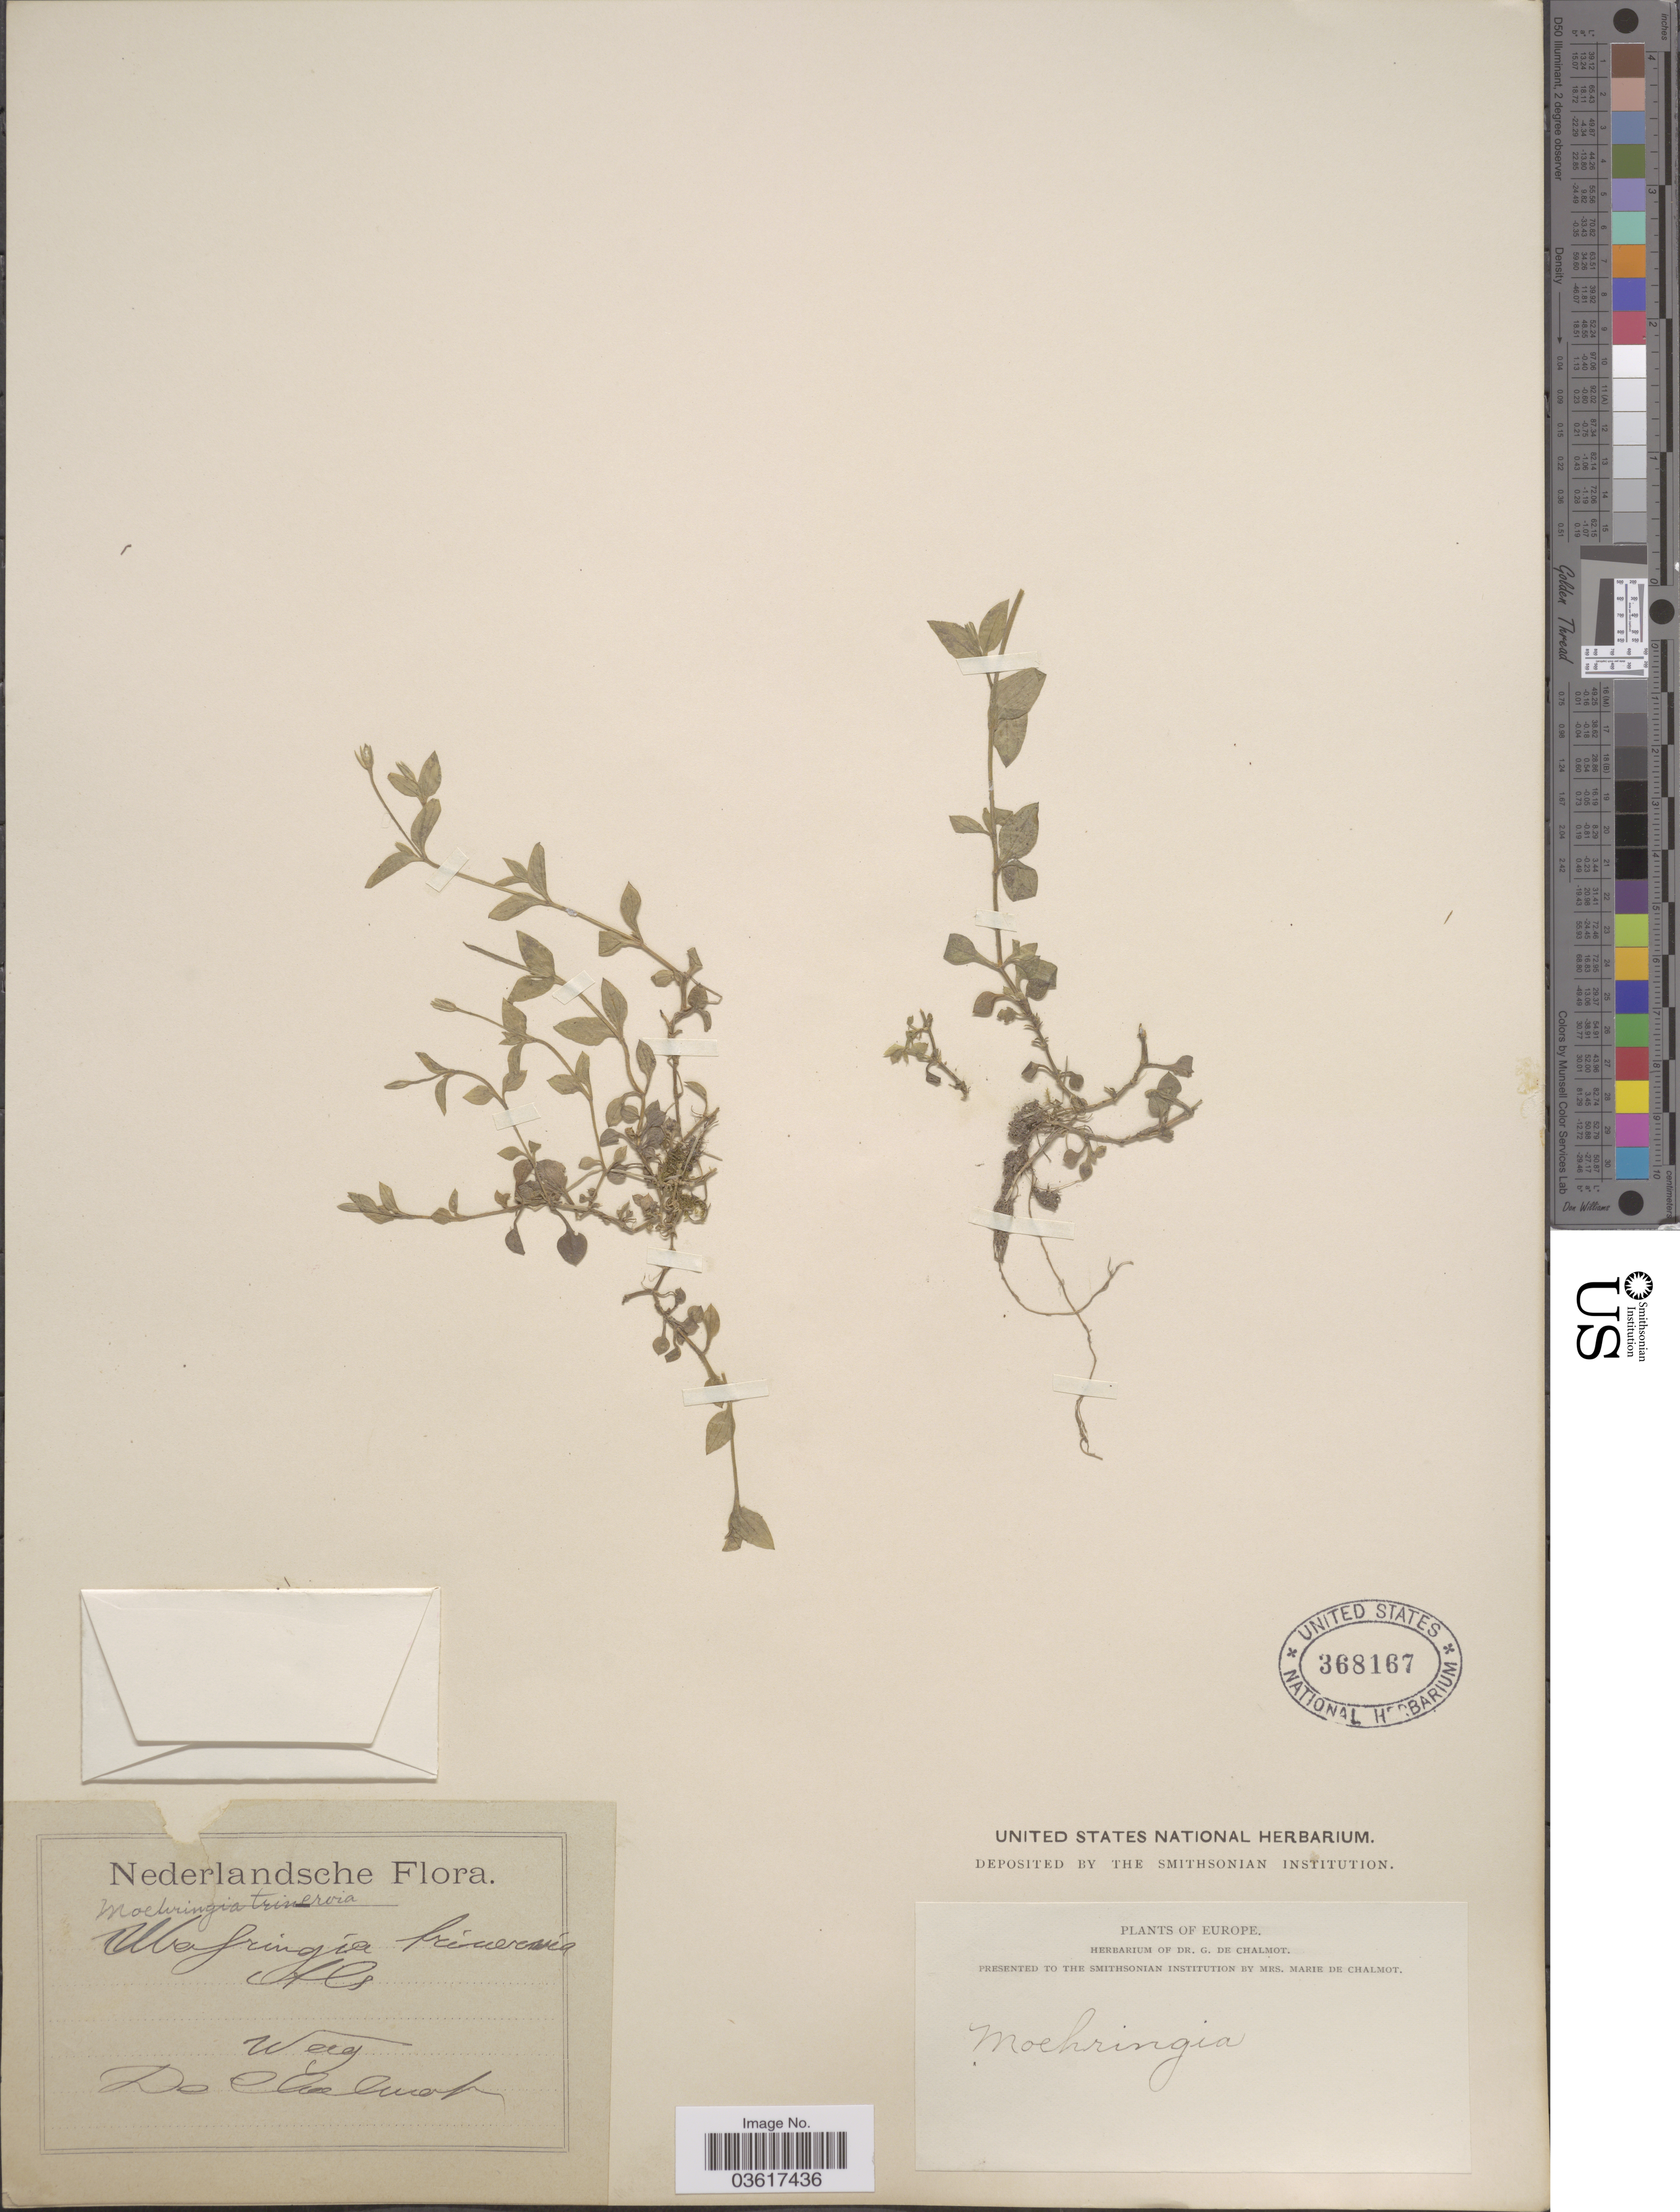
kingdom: Plantae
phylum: Tracheophyta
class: Magnoliopsida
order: Caryophyllales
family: Caryophyllaceae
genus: Moehringia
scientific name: Moehringia trinervia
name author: (L.) Clairv.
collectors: G. de Chalmot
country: Netherlands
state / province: Gelderland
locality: Wag.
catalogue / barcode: US 368167